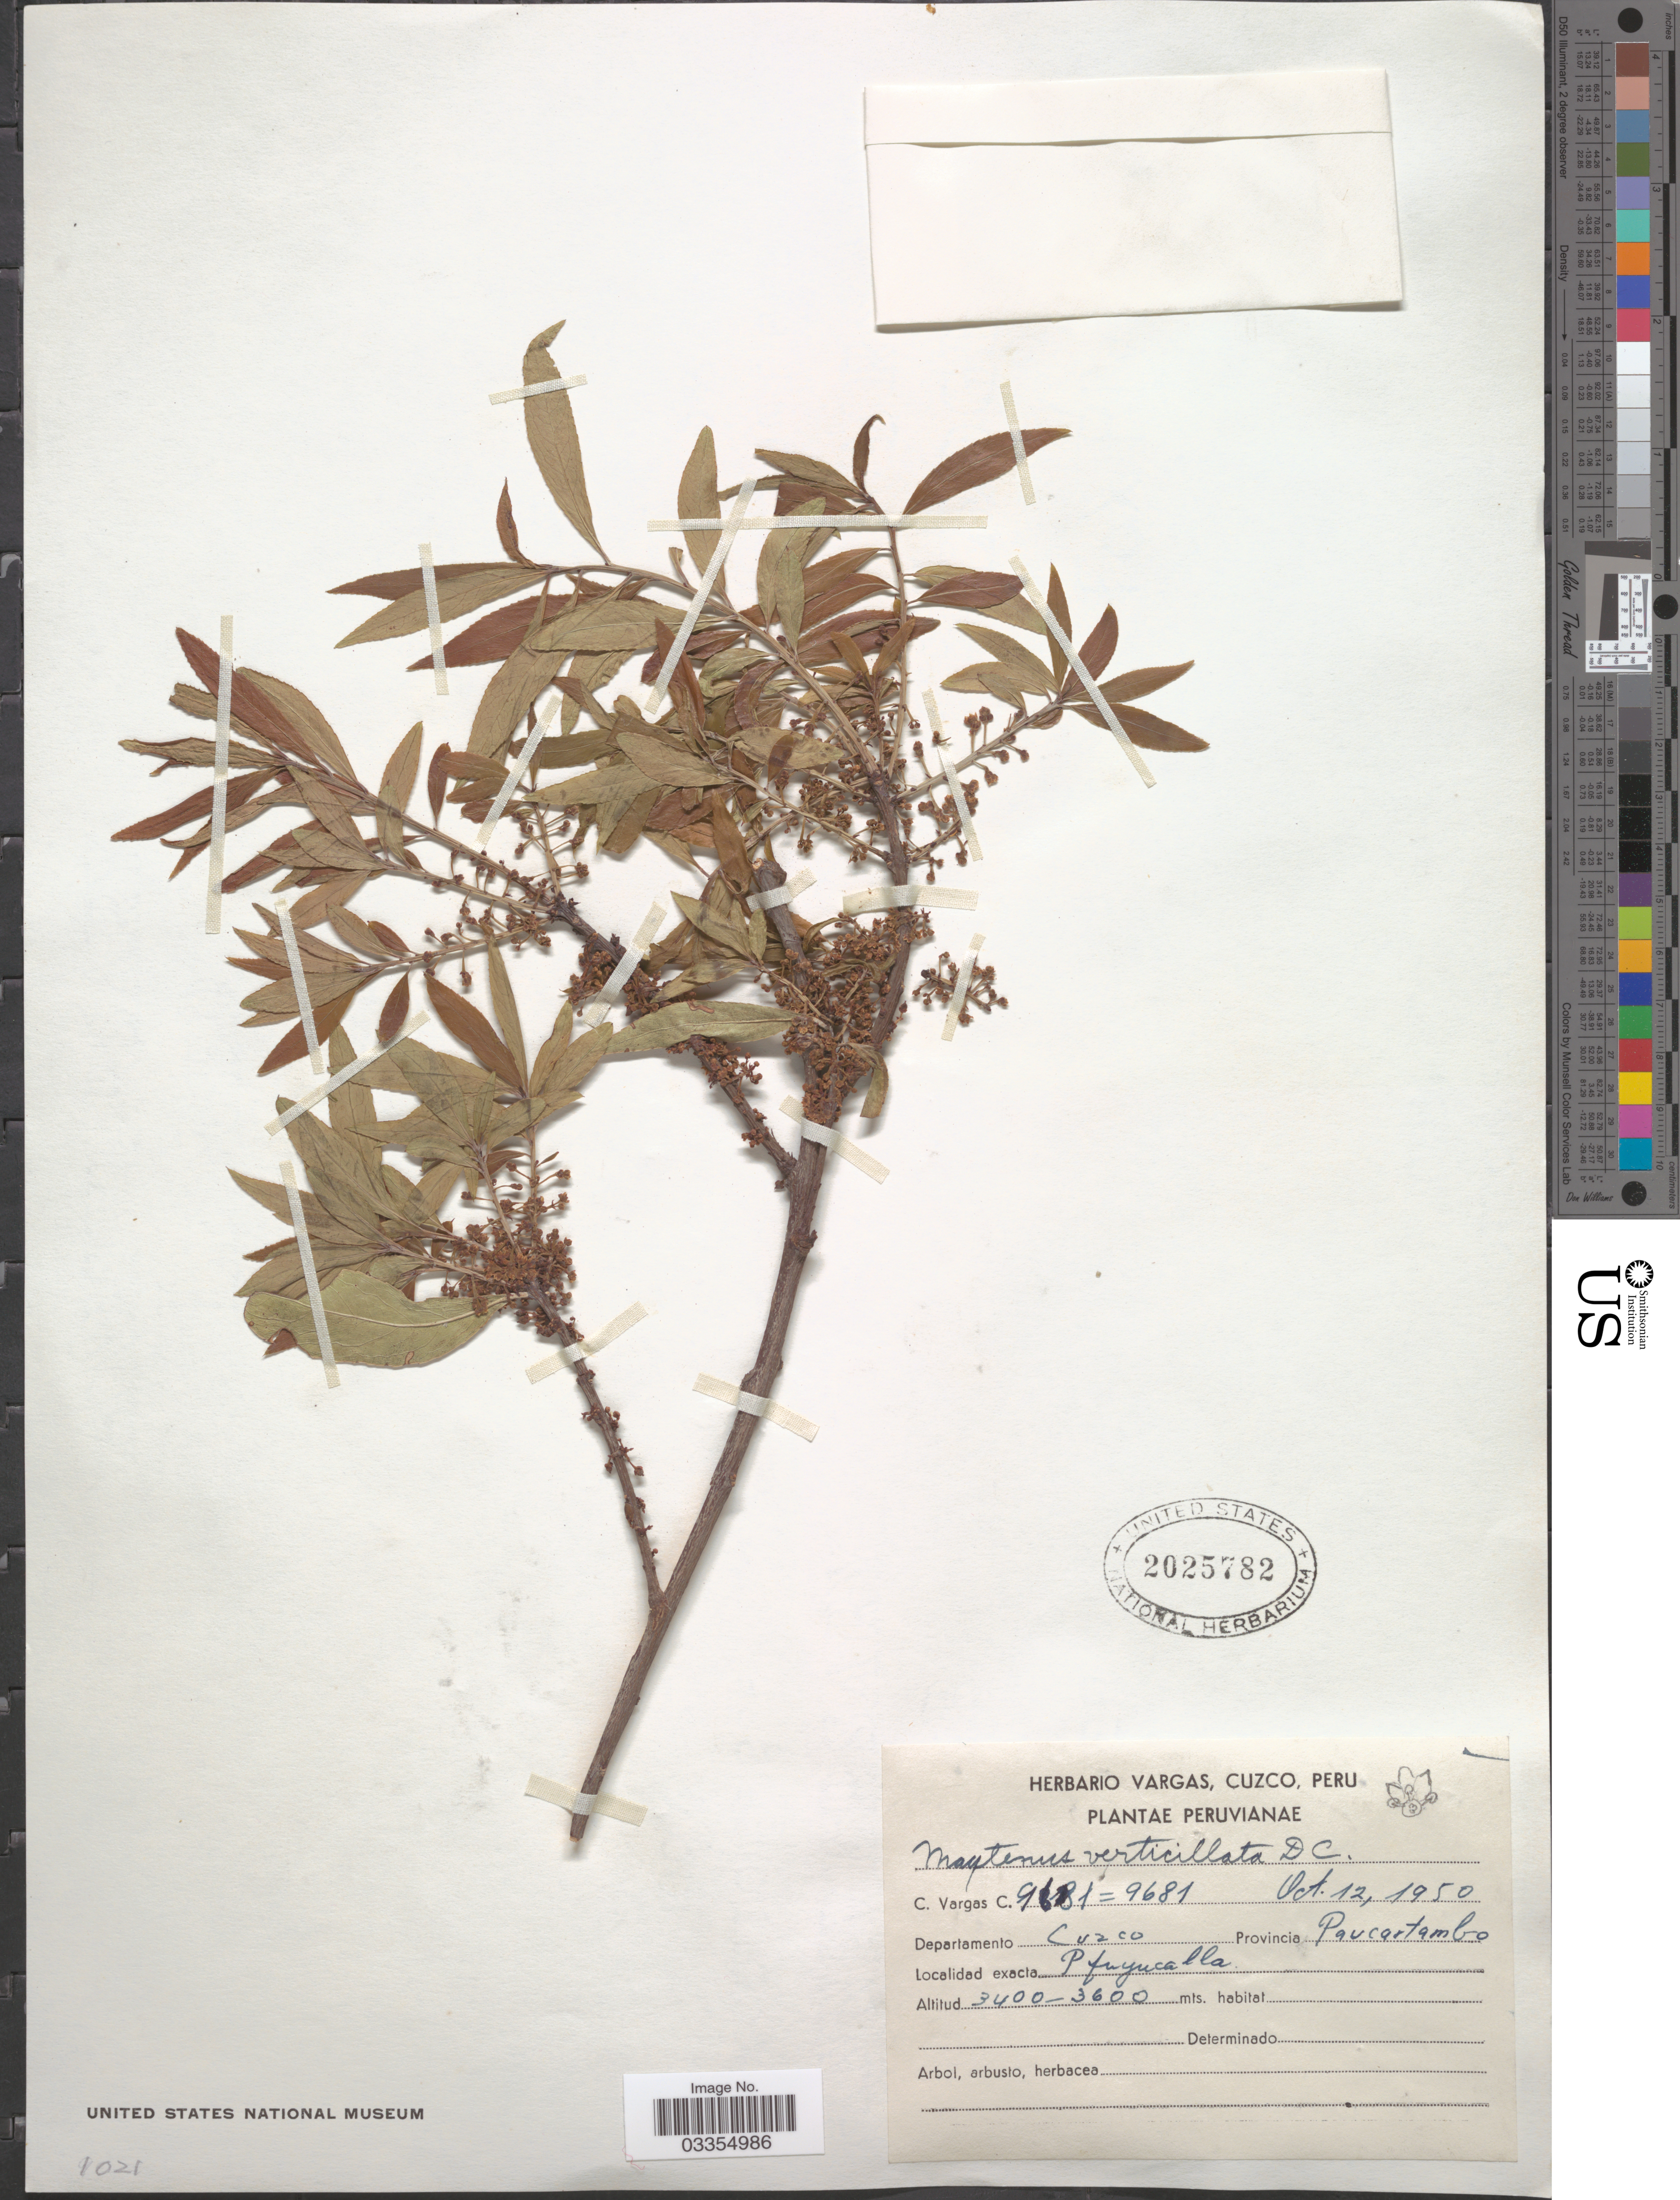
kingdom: Plantae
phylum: Tracheophyta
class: Magnoliopsida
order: Celastrales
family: Celastraceae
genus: Maytenus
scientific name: Maytenus verticillata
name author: (Ruiz & Pav.) DC.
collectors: C. Vargas Calderón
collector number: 9681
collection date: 1950-10-12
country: Peru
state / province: Cusco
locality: Departamento Cuzco Provincia Paucartambo. Pfuyucalla.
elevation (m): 3400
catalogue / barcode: US 2025782